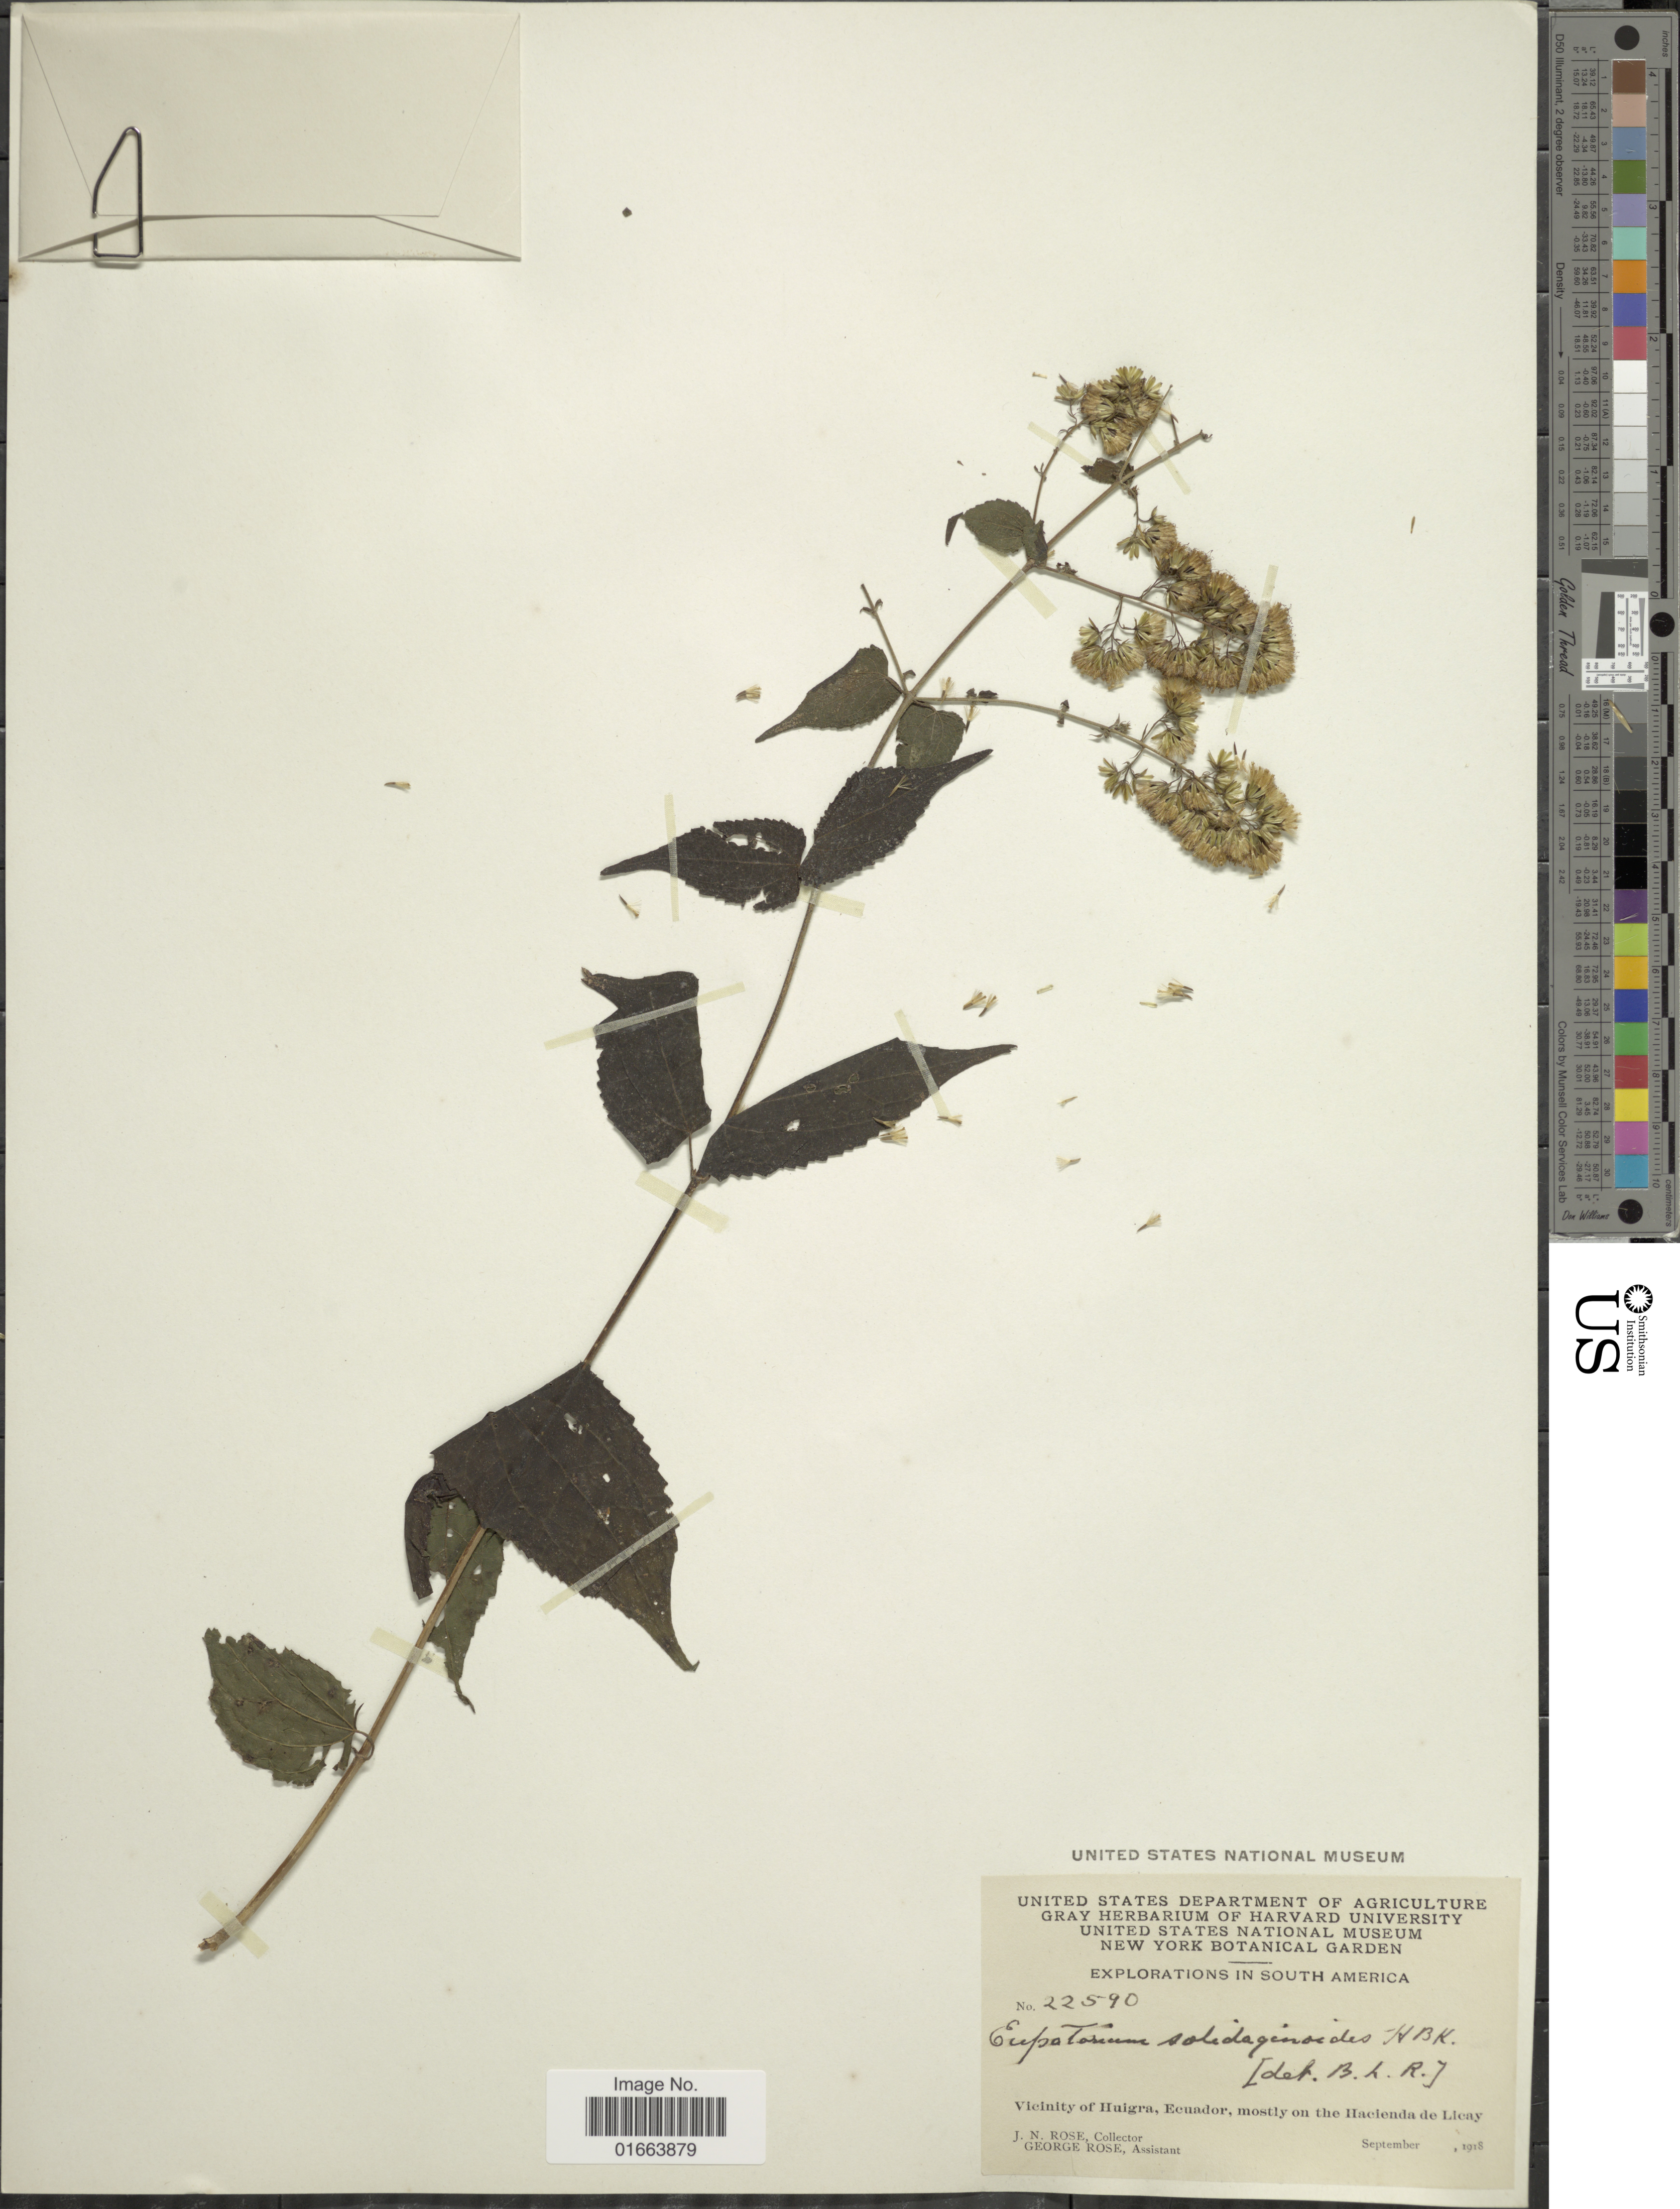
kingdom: Plantae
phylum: Tracheophyta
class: Magnoliopsida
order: Asterales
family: Asteraceae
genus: Koanophyllon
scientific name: Koanophyllon solidaginoides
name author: (Kunth) R.M. King & H. Rob.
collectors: J. N. Rose & G. Rose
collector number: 22590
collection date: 1918-09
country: Ecuador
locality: Vicinity of Huigra, mostly on the Hacienda de Licay